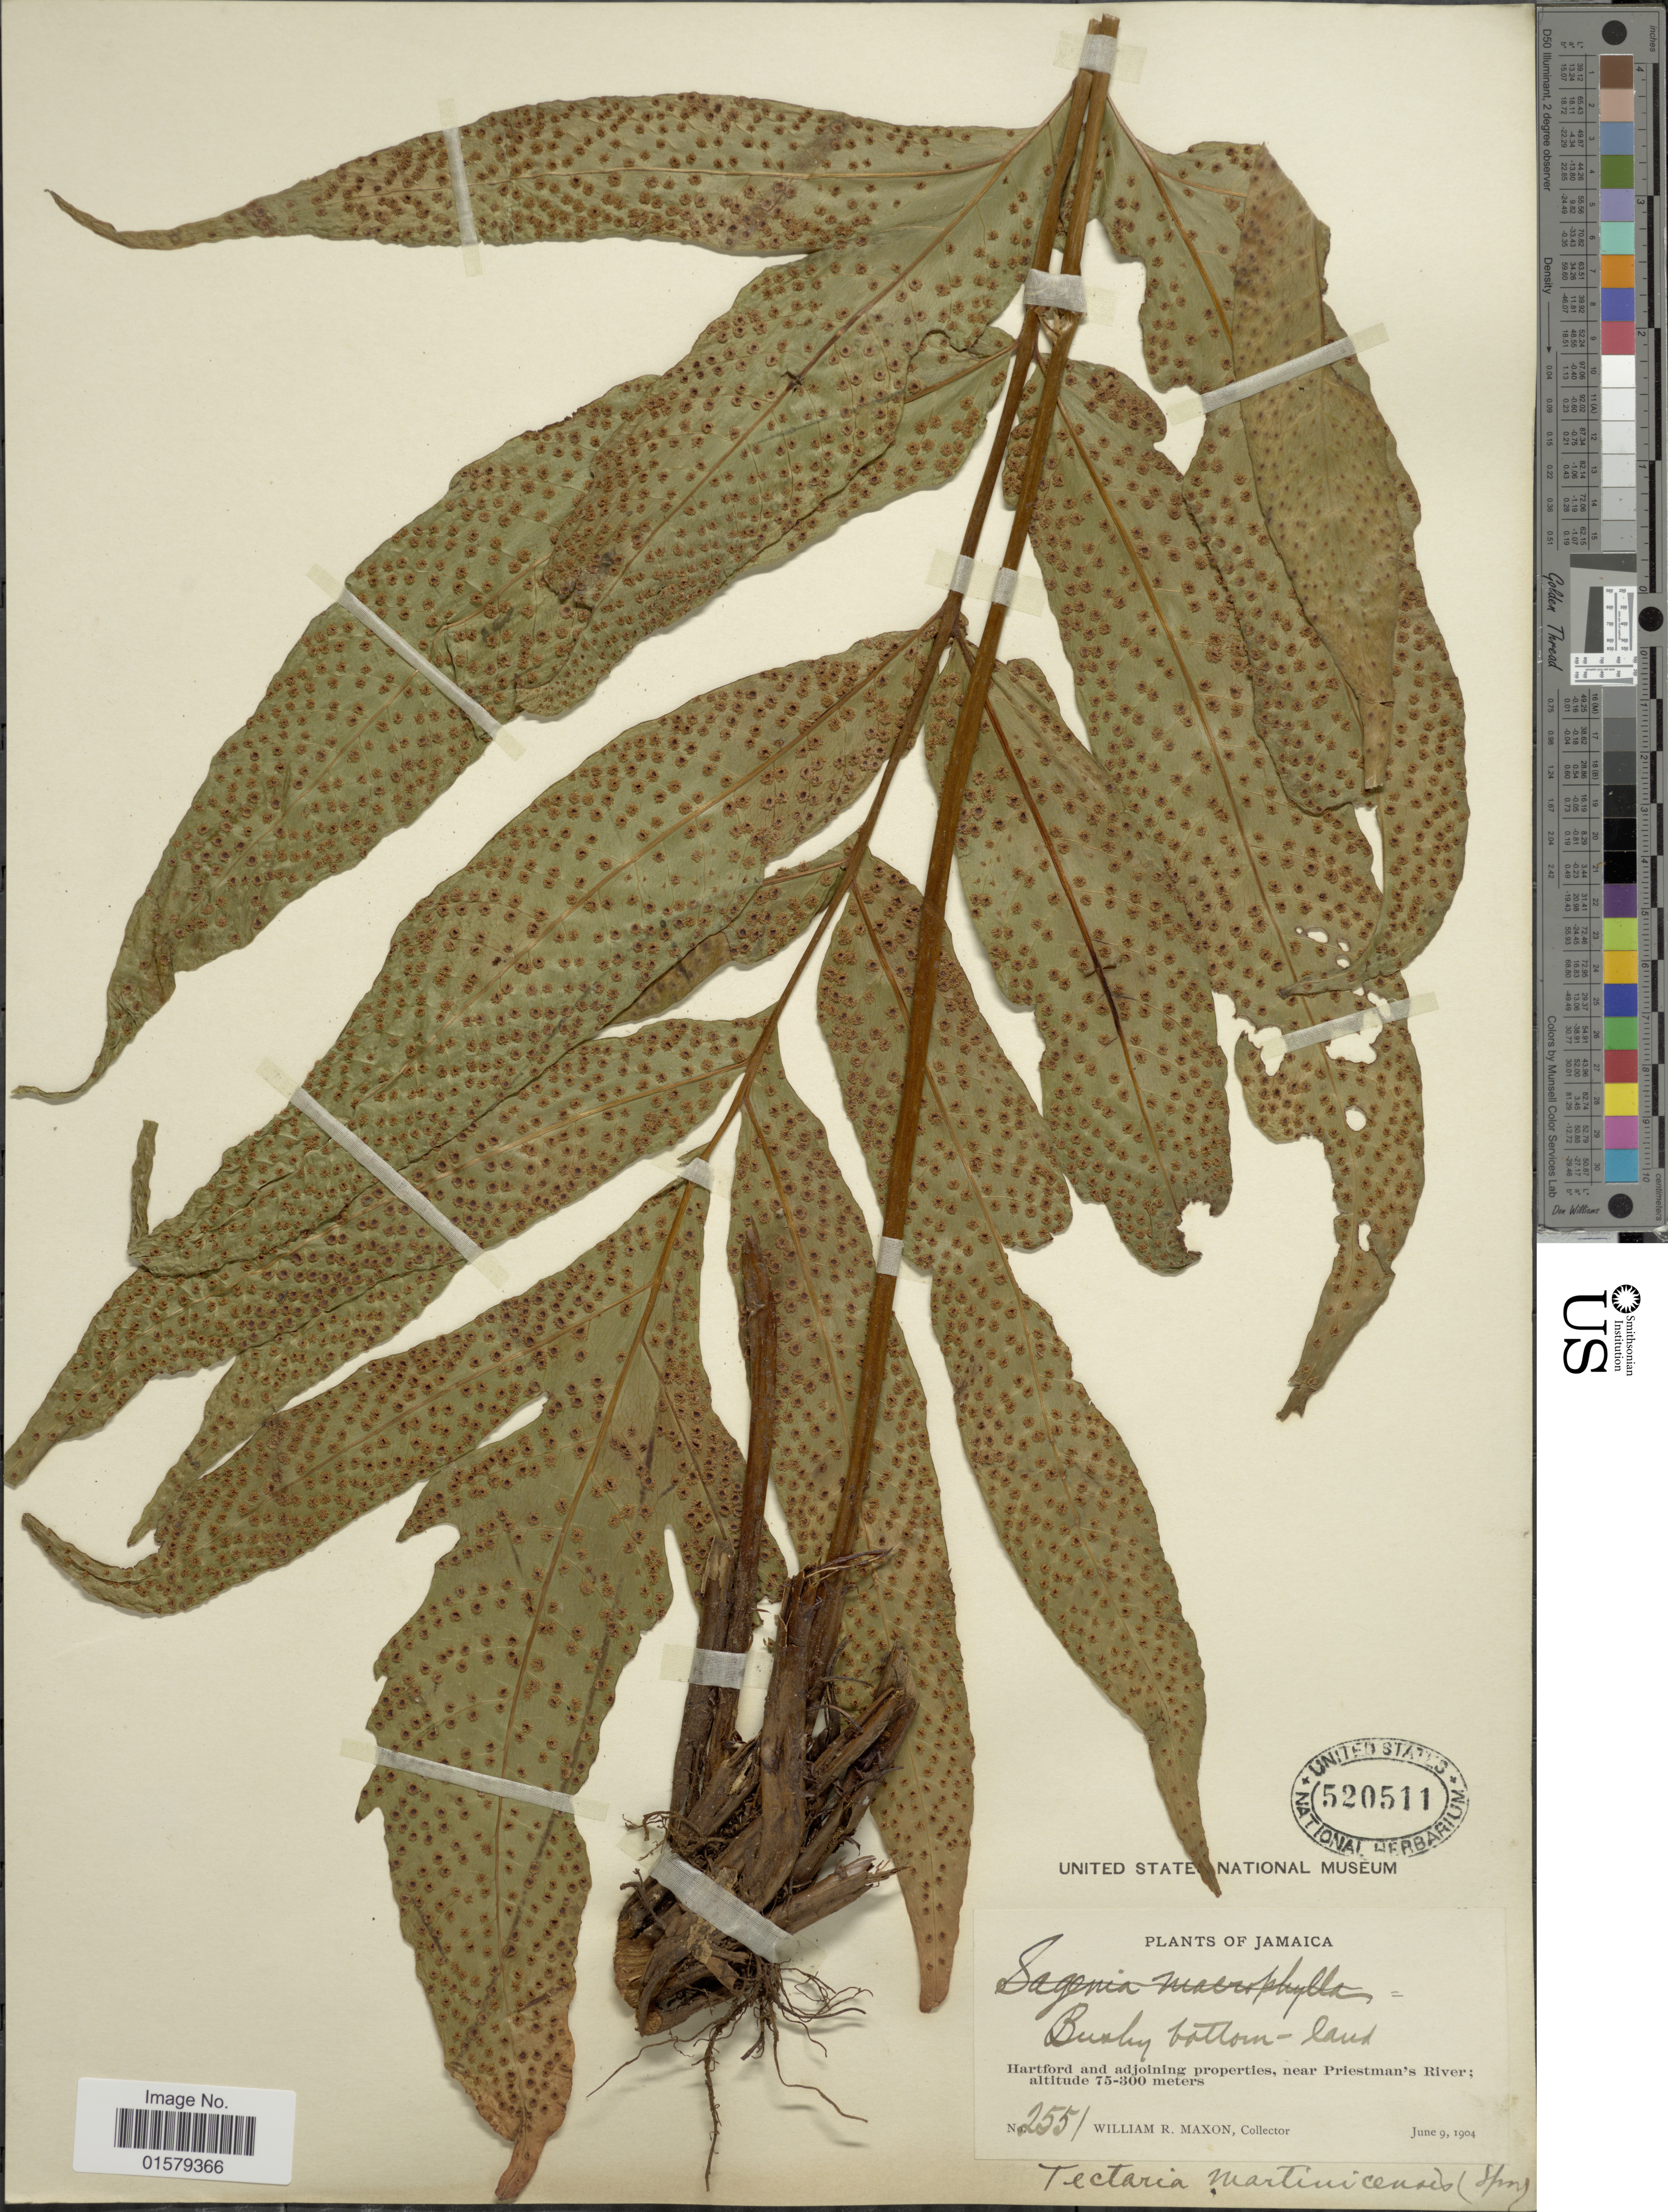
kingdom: Plantae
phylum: Tracheophyta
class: Polypodiopsida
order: Polypodiales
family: Tectariaceae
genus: Tectaria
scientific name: Tectaria incisa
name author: Cav.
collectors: W. R. Maxon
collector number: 2551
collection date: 1904-06-09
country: Jamaica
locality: Hartford and adjoining properties, near Priestman's River.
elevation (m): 75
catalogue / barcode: US 520511